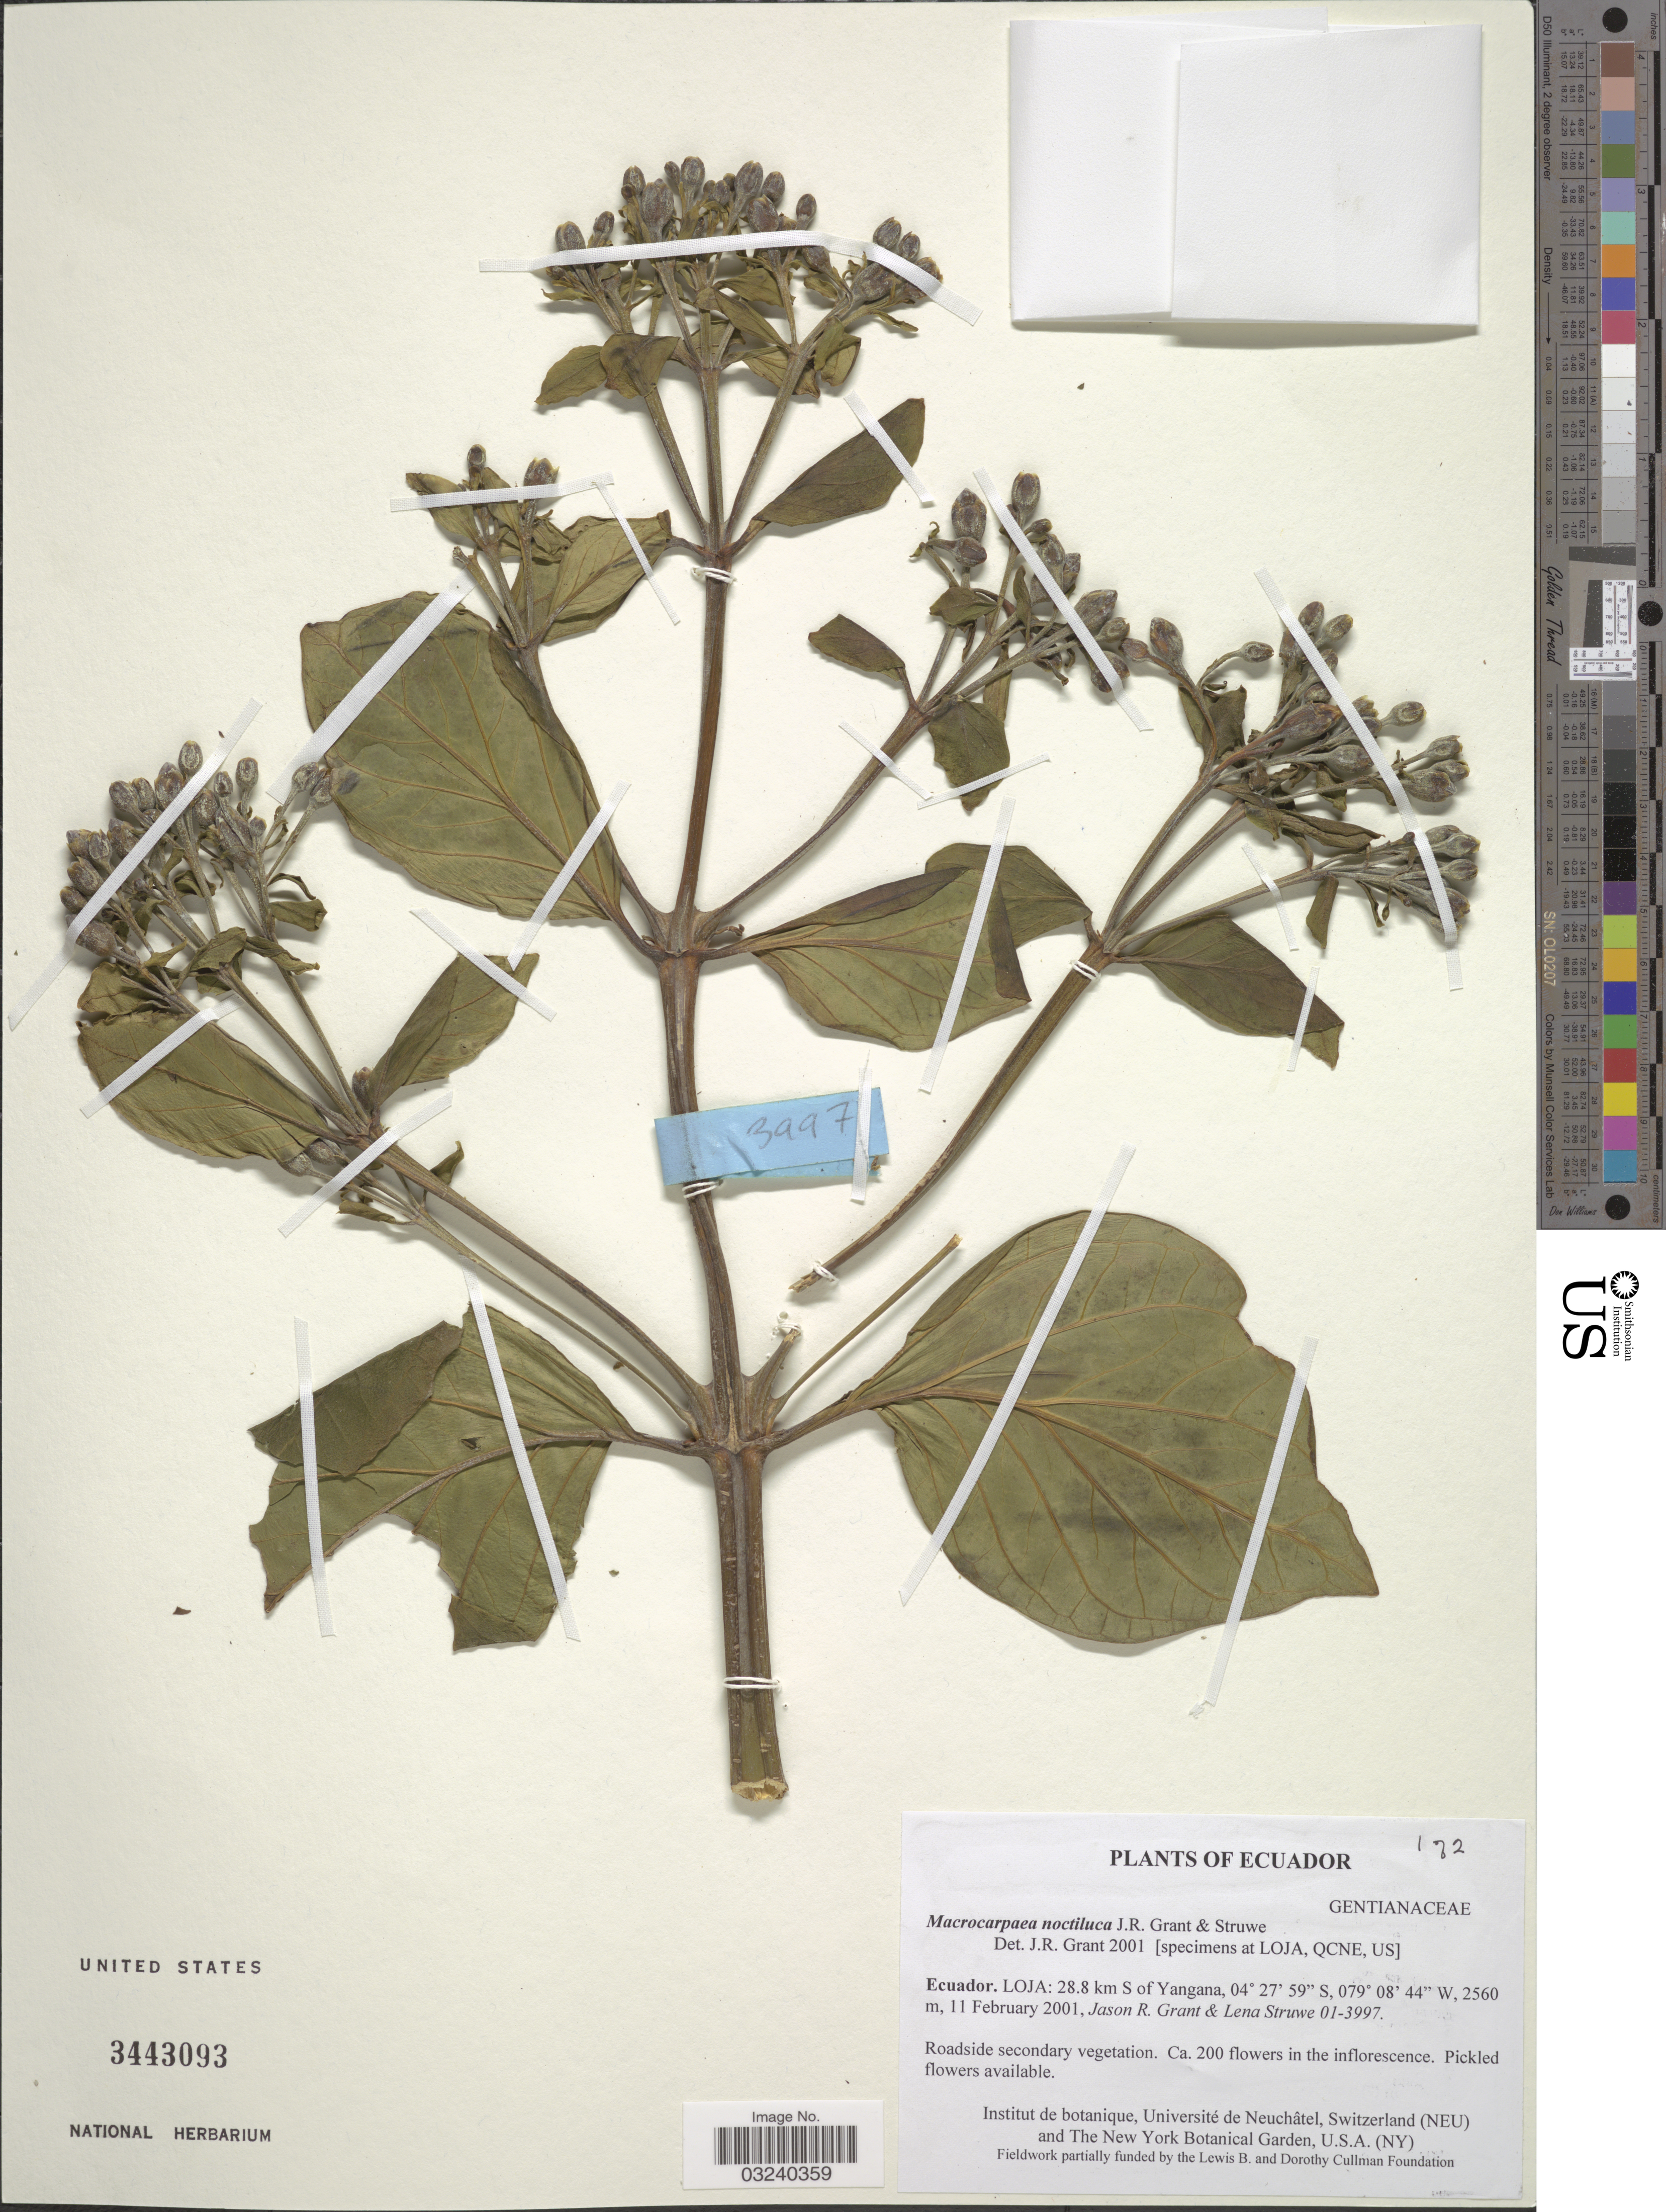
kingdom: Plantae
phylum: Tracheophyta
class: Magnoliopsida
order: Gentianales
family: Gentianaceae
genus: Macrocarpaea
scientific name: Macrocarpaea noctiluca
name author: J.R. Grant & Struwe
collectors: J. R. Grant & L. Struwe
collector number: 01-3997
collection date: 2001-02-11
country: Ecuador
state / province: Loja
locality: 28.8 km S of Yangana.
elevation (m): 2560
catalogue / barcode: US 3443093